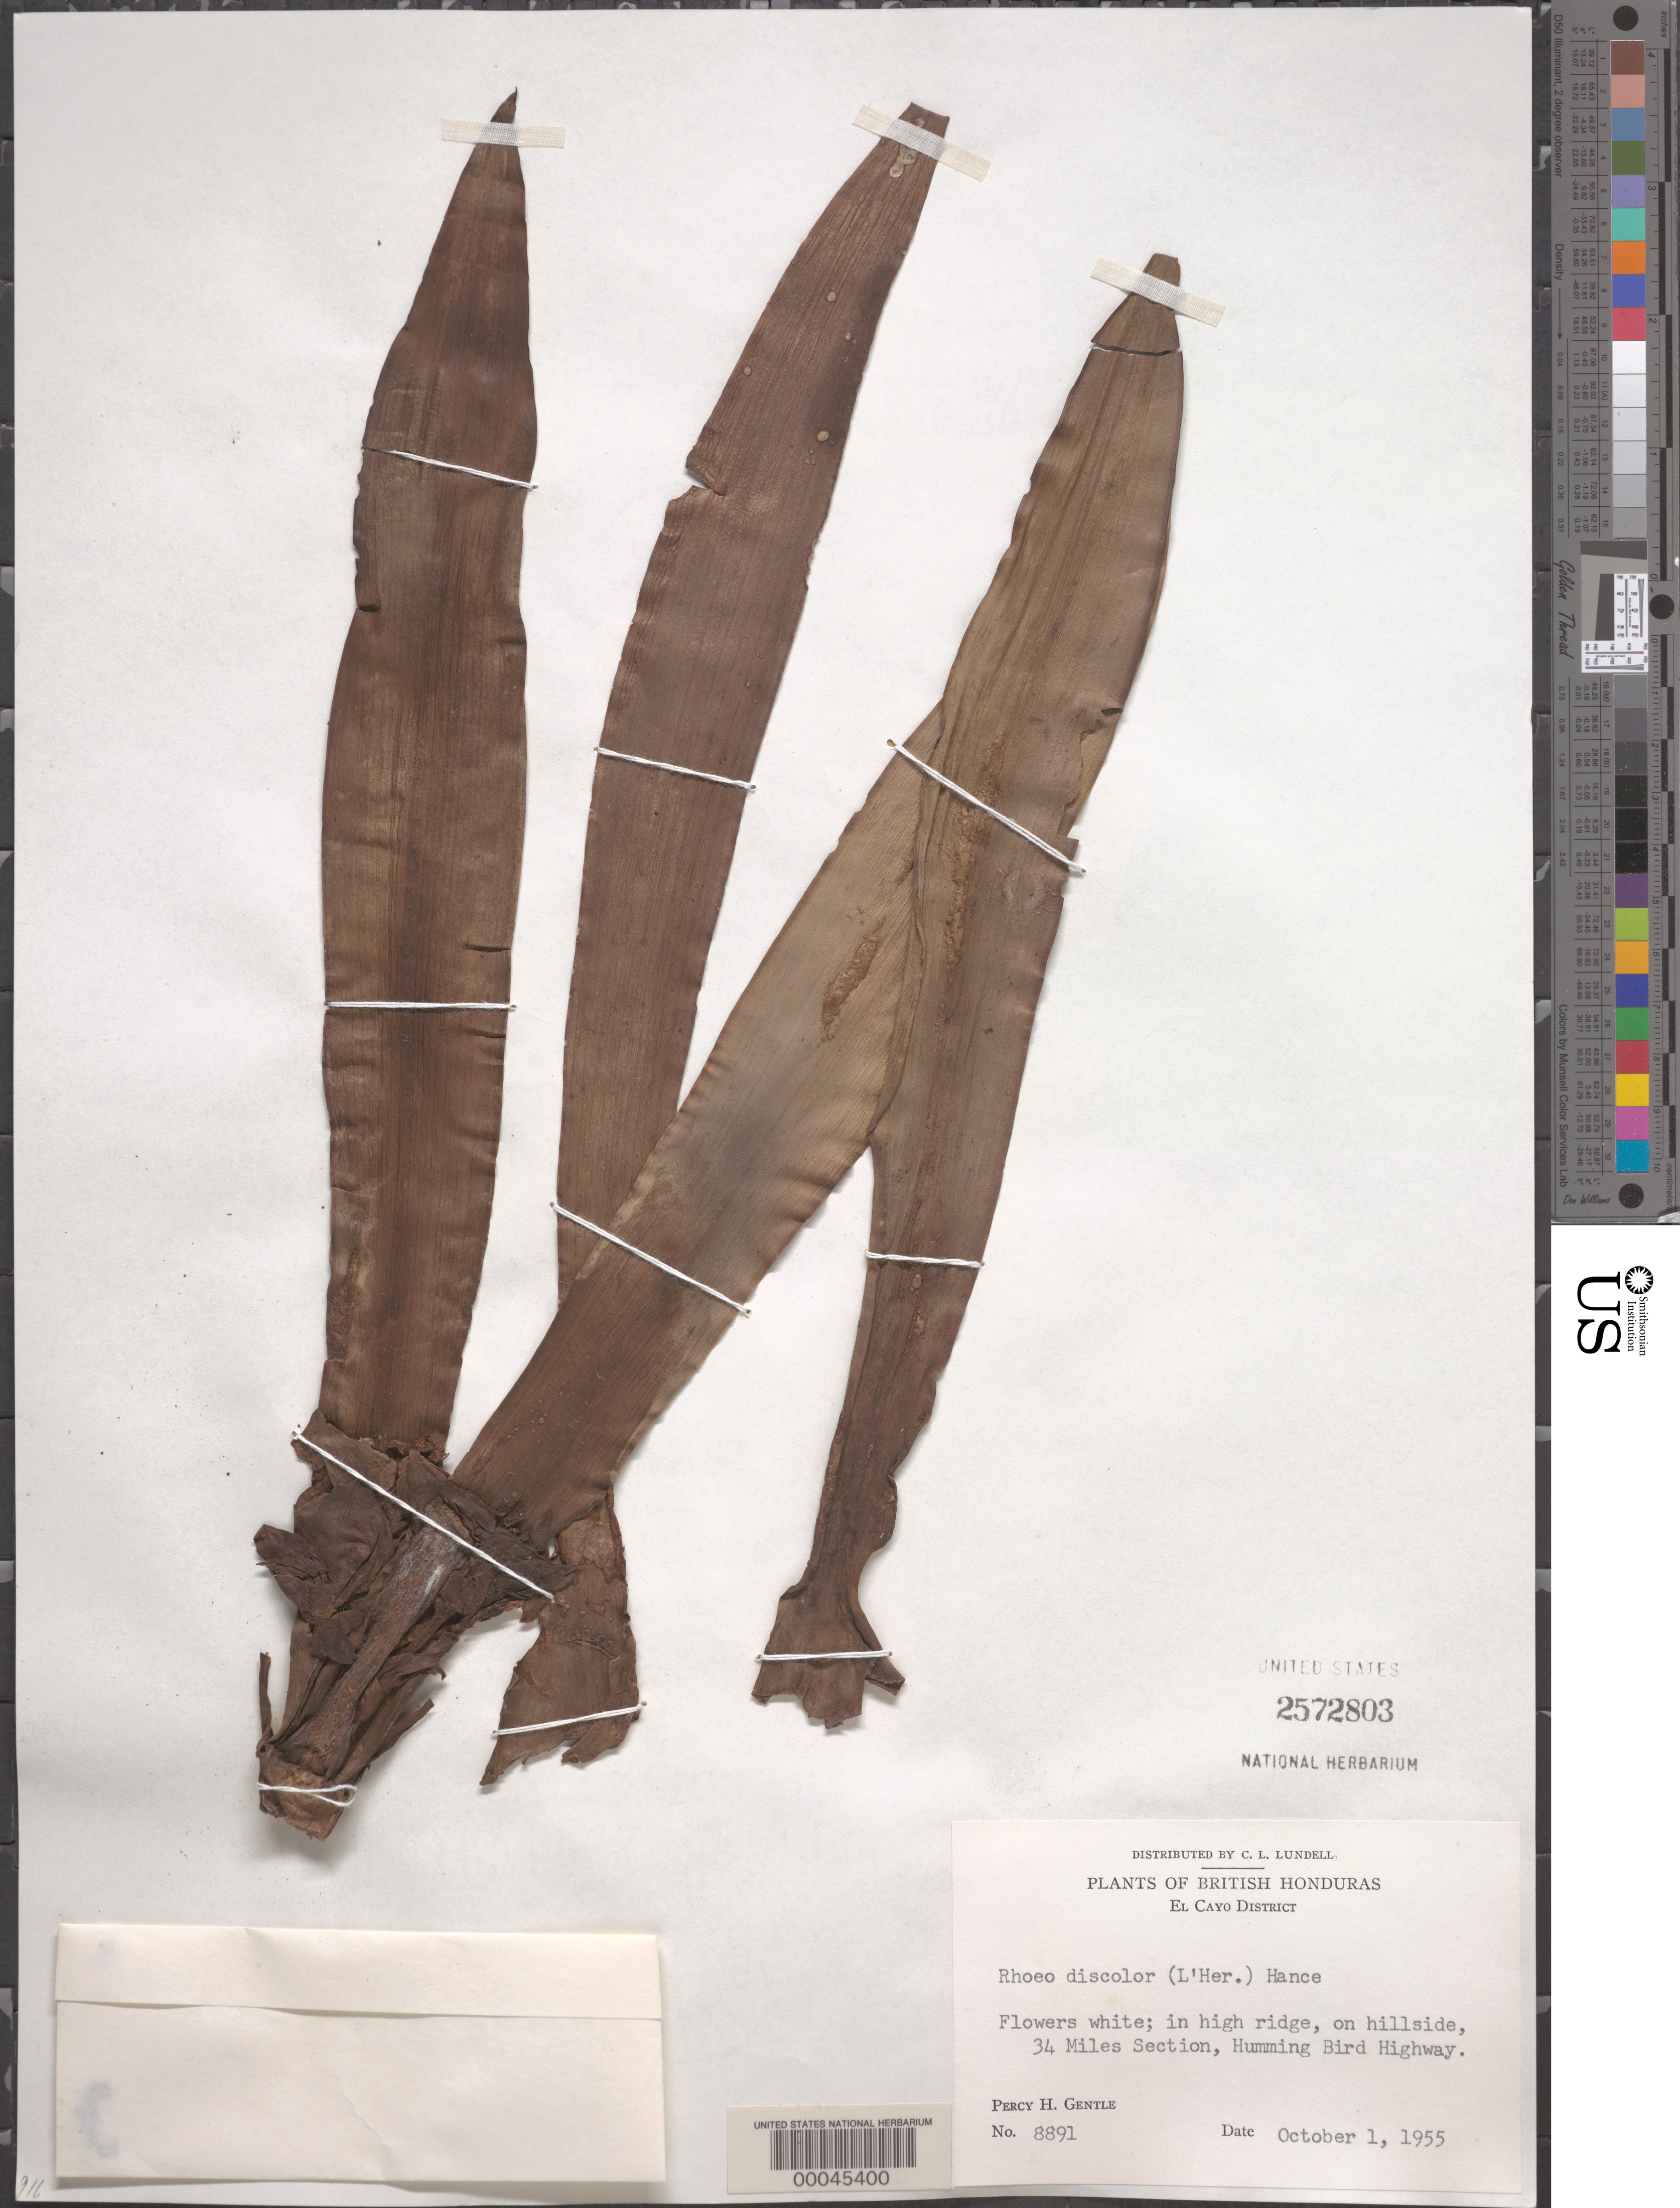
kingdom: Plantae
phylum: Tracheophyta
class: Liliopsida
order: Commelinales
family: Commelinaceae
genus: Tradescantia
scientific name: Tradescantia spathacea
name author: Sw.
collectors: P. H. Gentle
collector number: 8891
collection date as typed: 01 Oct 1955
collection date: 1955-10-01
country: Belize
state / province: Cayo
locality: Humming Bird Highway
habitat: High ridge, hillside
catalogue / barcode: US 2572803